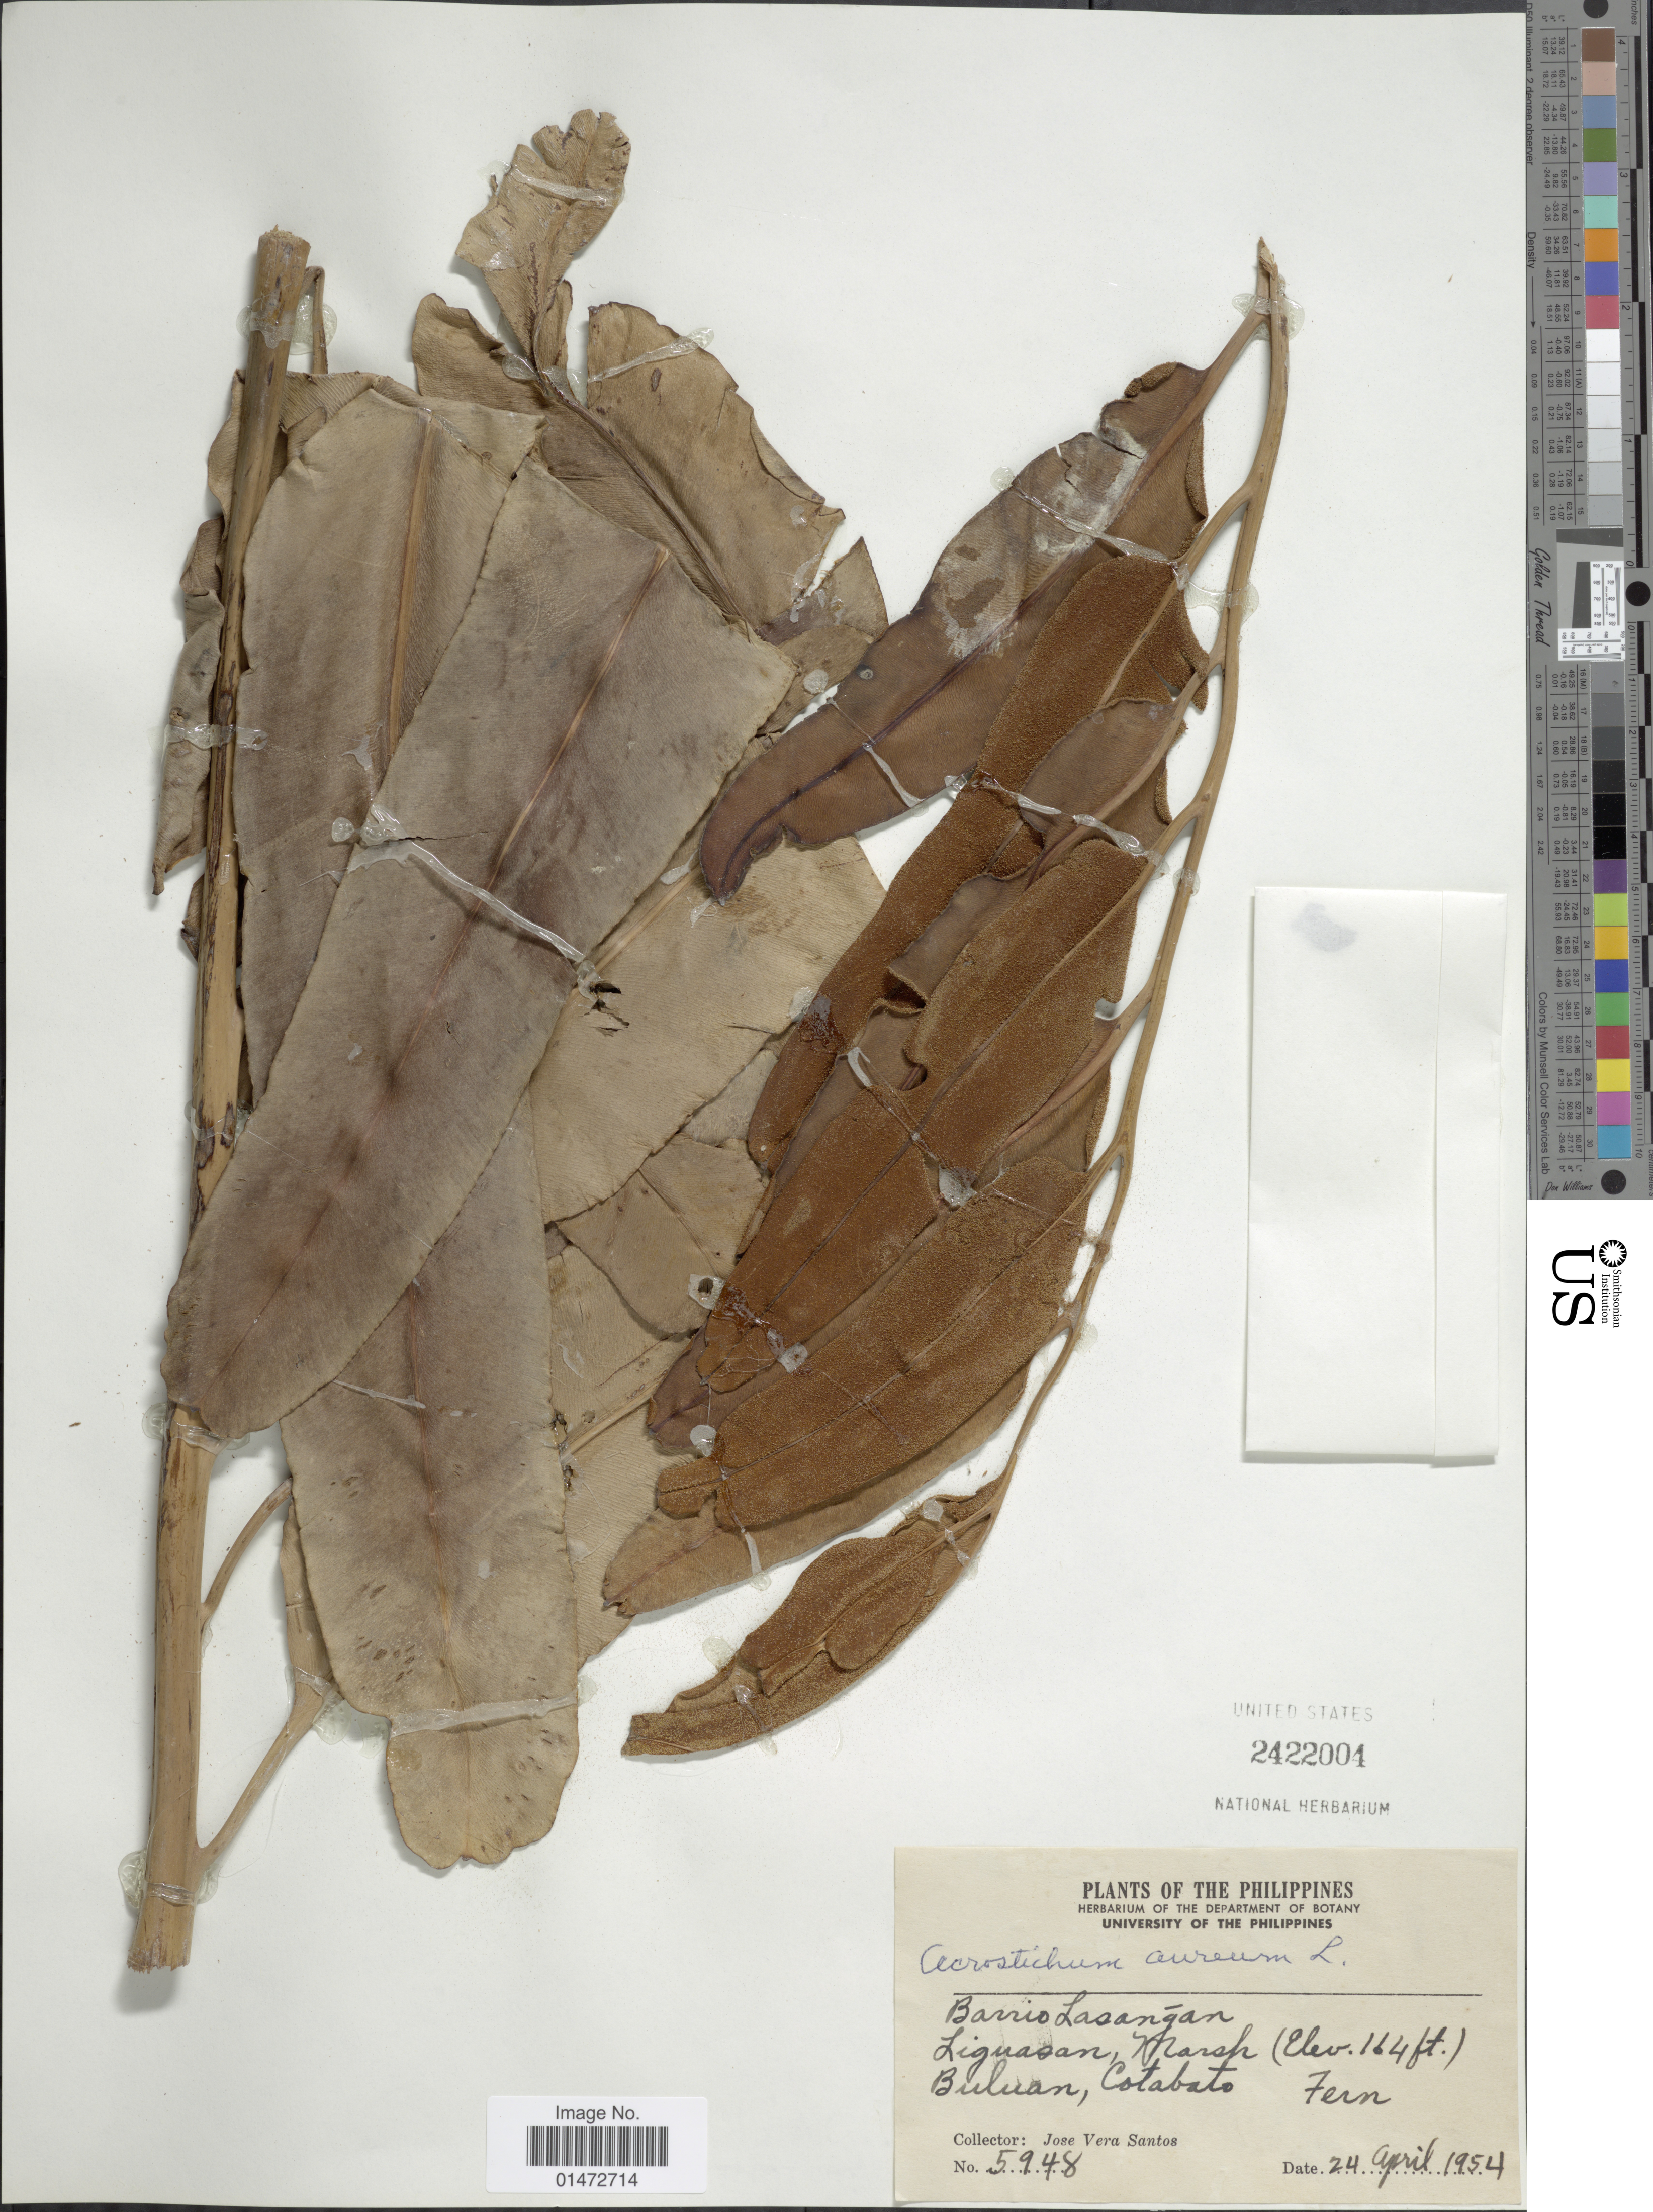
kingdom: Plantae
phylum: Tracheophyta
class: Polypodiopsida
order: Polypodiales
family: Pteridaceae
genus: Acrostichum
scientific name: Acrostichum aureum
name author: L.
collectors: J. V. Santos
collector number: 5948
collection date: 1954-04-24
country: Philippines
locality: Barrio Lasangan, Liguasan, Marsh, Buluan, Cotabato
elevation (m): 50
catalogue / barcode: US 2422004